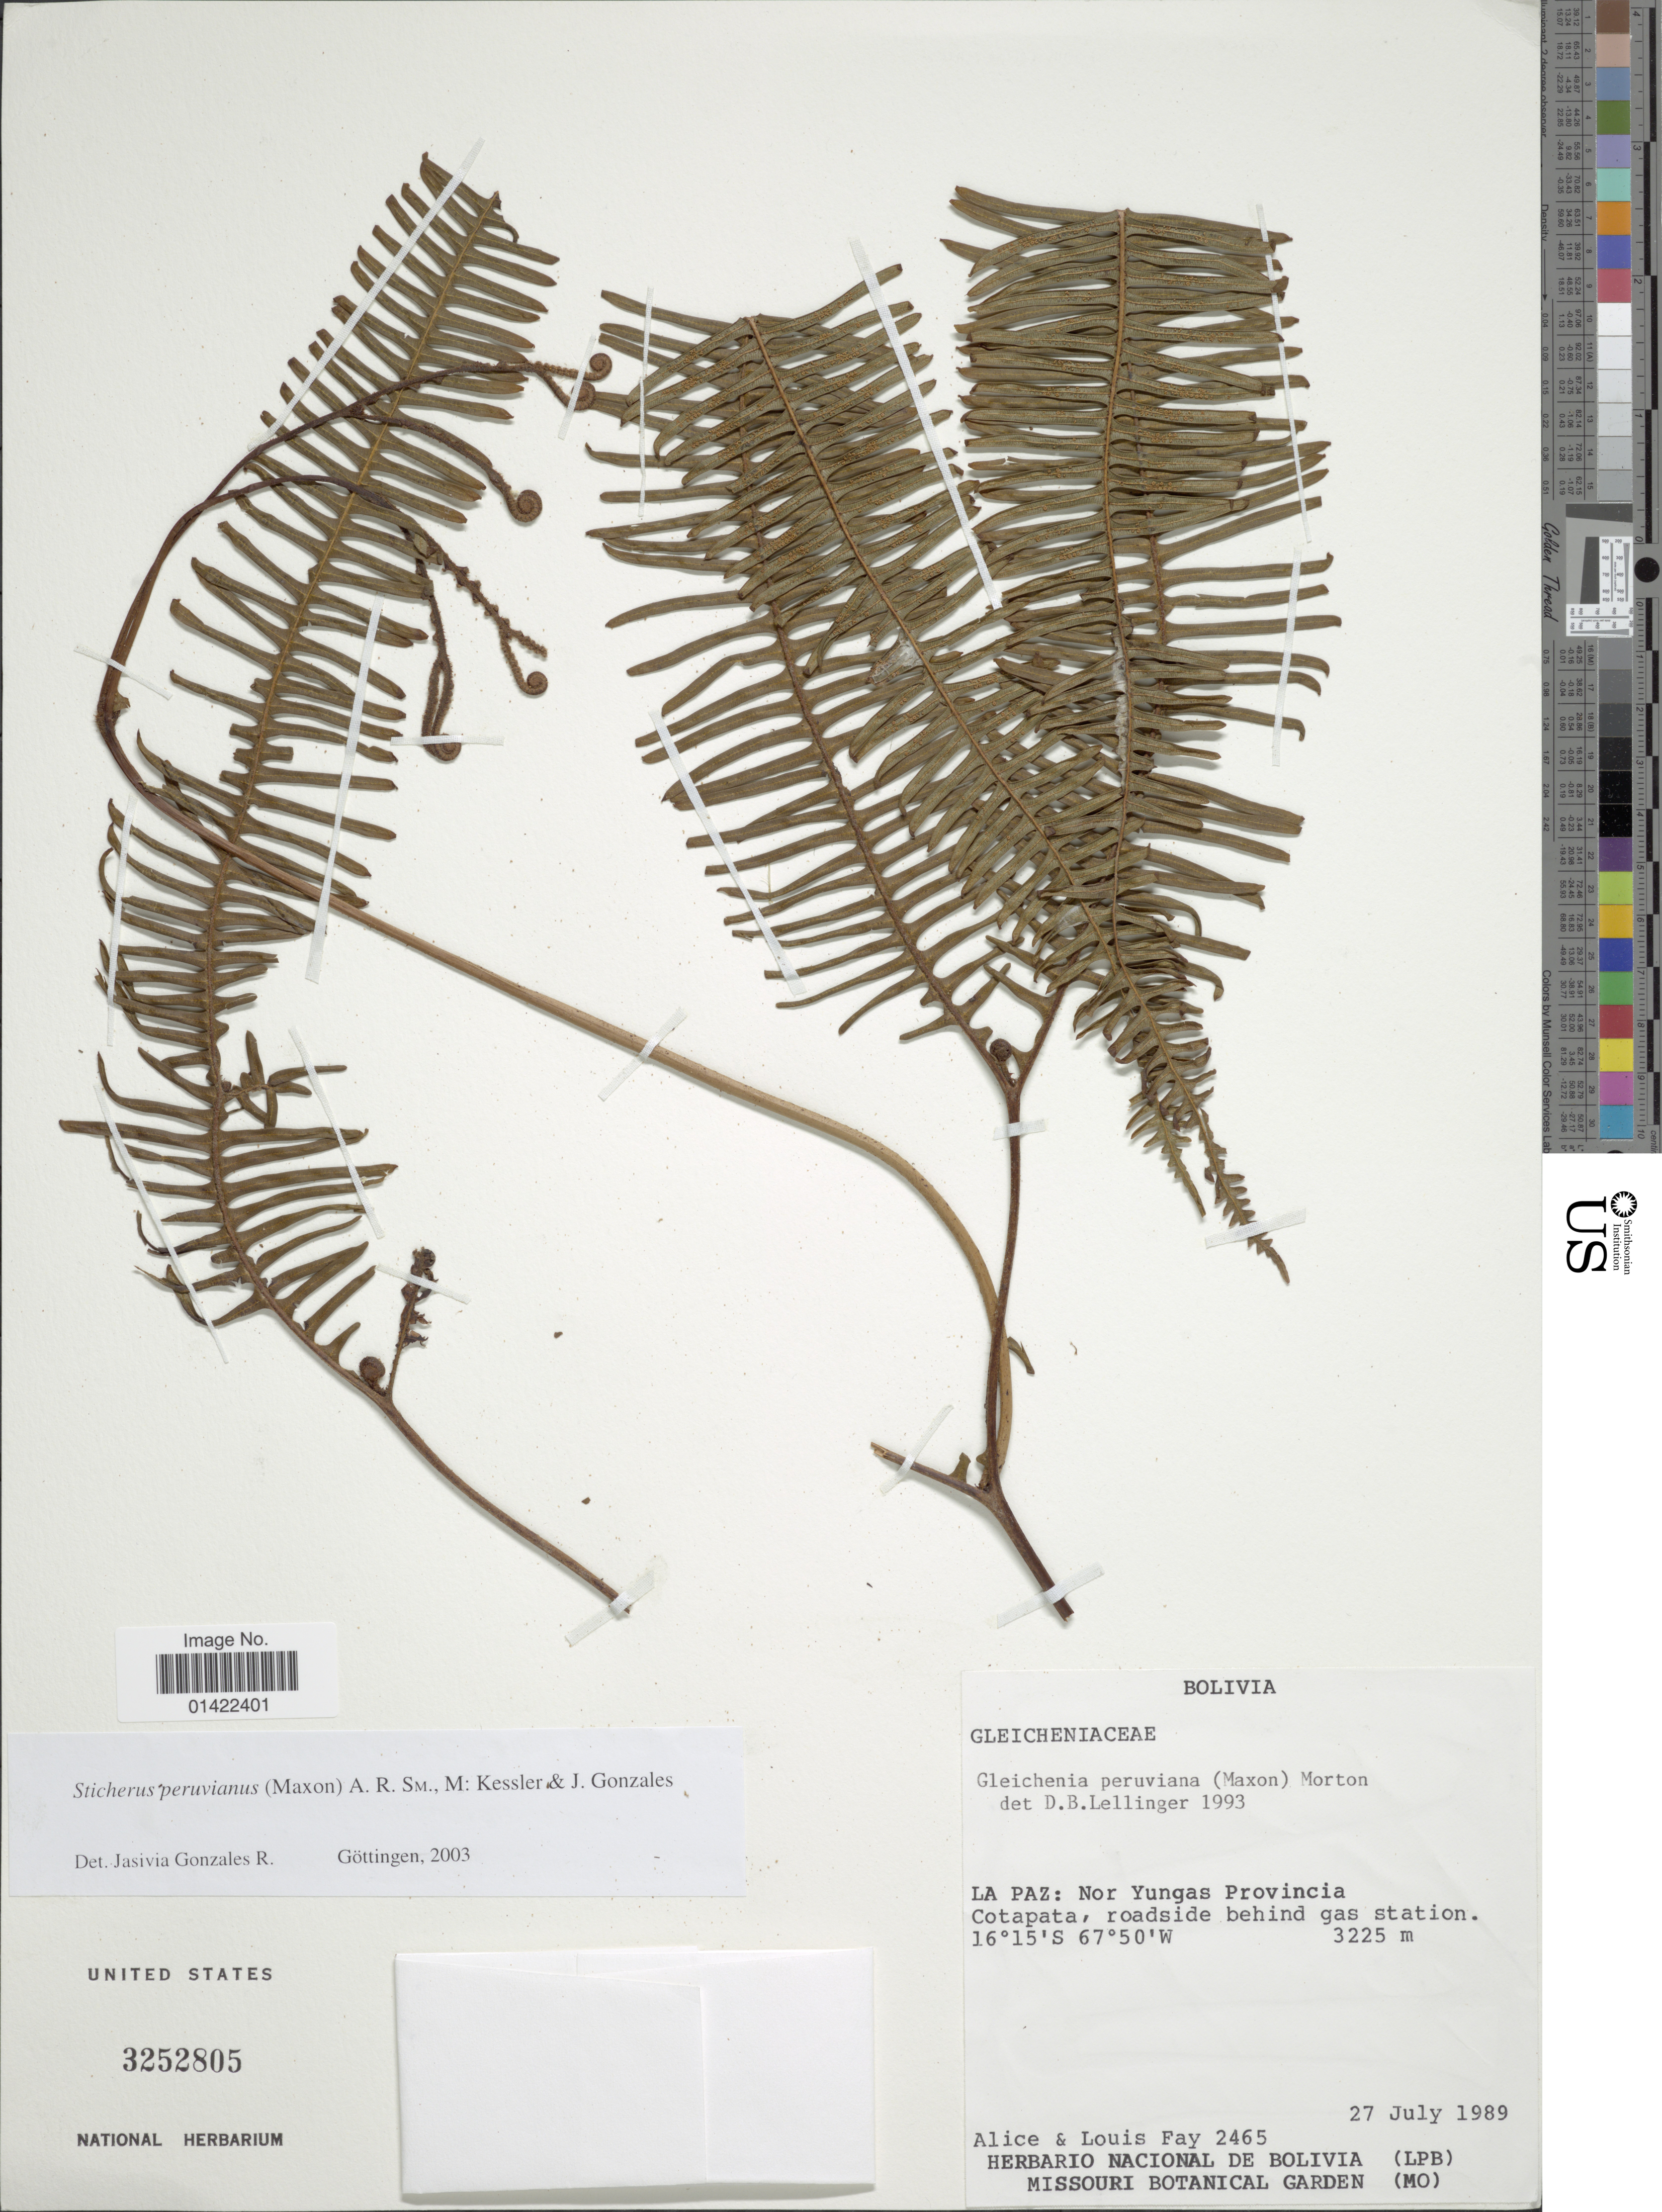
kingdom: Plantae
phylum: Tracheophyta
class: Polypodiopsida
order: Gleicheniales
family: Gleicheniaceae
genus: Sticherus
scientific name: Sticherus peruvianus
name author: (Maxon) A.R. Sm. et al.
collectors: A. Fay & L. Fay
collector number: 2465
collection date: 1989-07-27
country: Bolivia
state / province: La Paz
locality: Nor Yungas Provincia, Cotapata, roadside behind gas station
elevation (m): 3225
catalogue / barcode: US 3252805